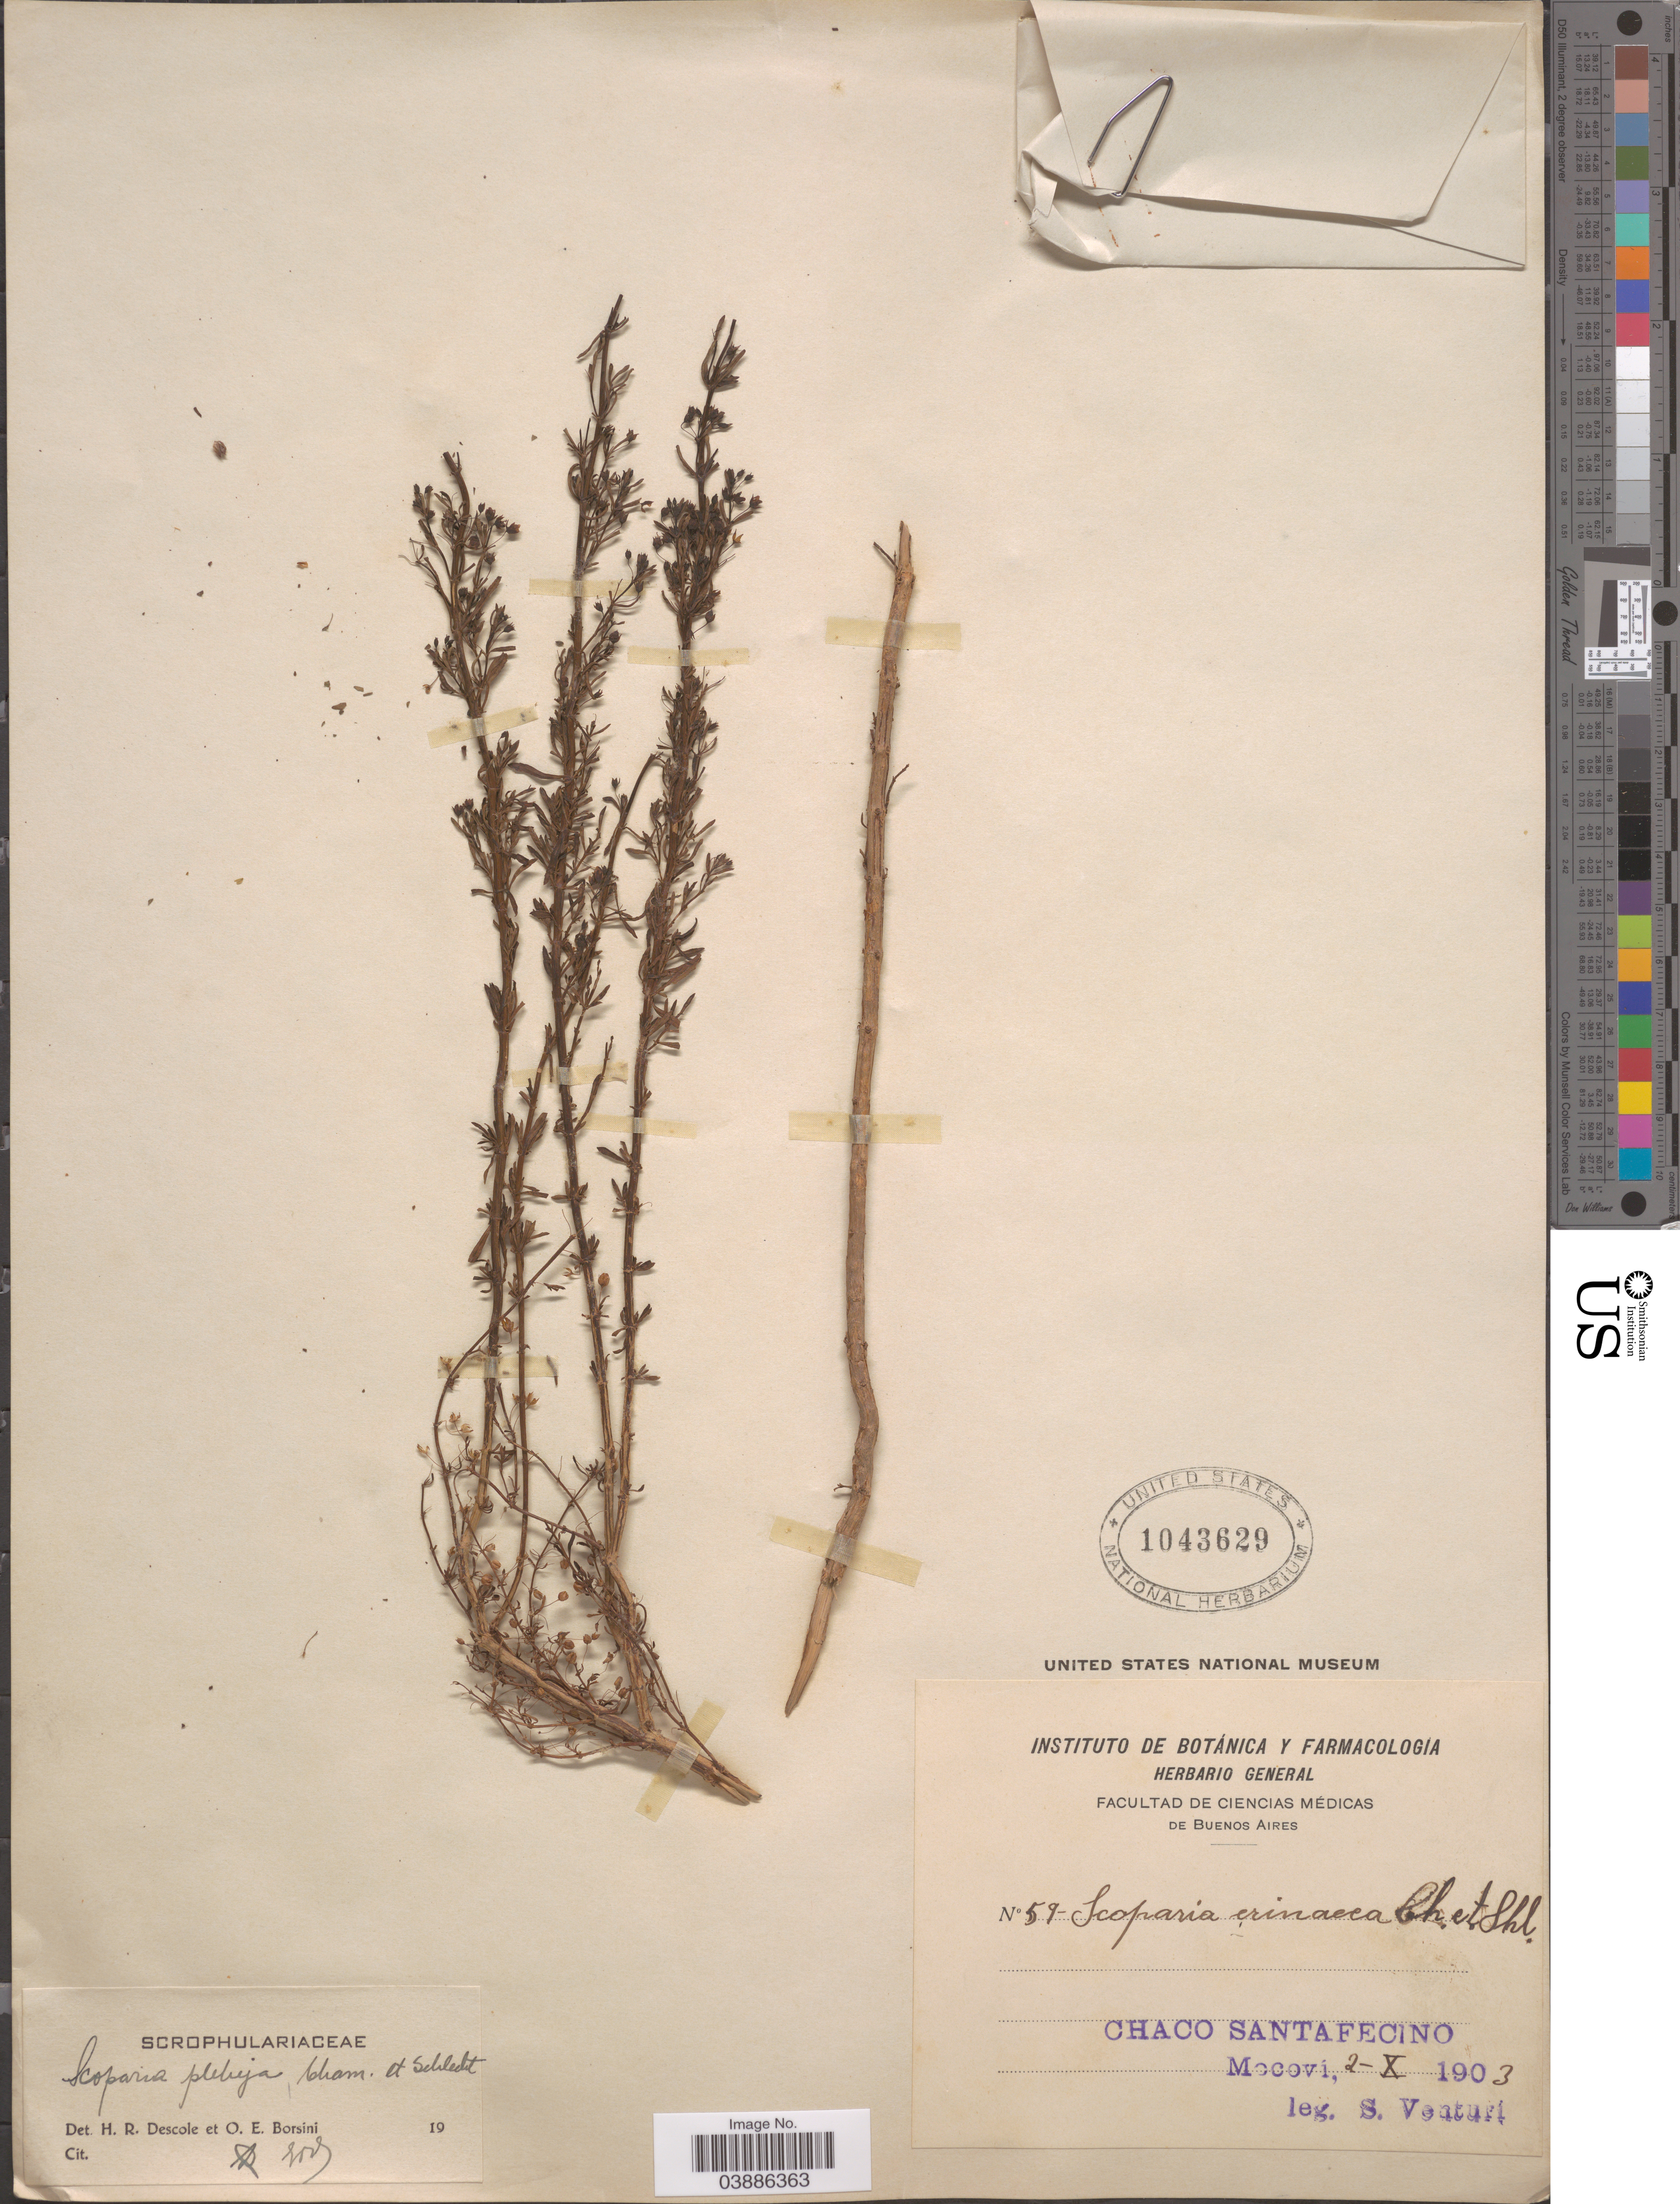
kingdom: Plantae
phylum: Tracheophyta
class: Magnoliopsida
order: Lamiales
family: Plantaginaceae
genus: Scoparia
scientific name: Scoparia plebeja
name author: Cham. & Schltdl.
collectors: S. Venturi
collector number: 59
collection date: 1903-10-02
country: Argentina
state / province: Chaco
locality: Santafecino. Mocovi.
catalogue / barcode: US 1043629